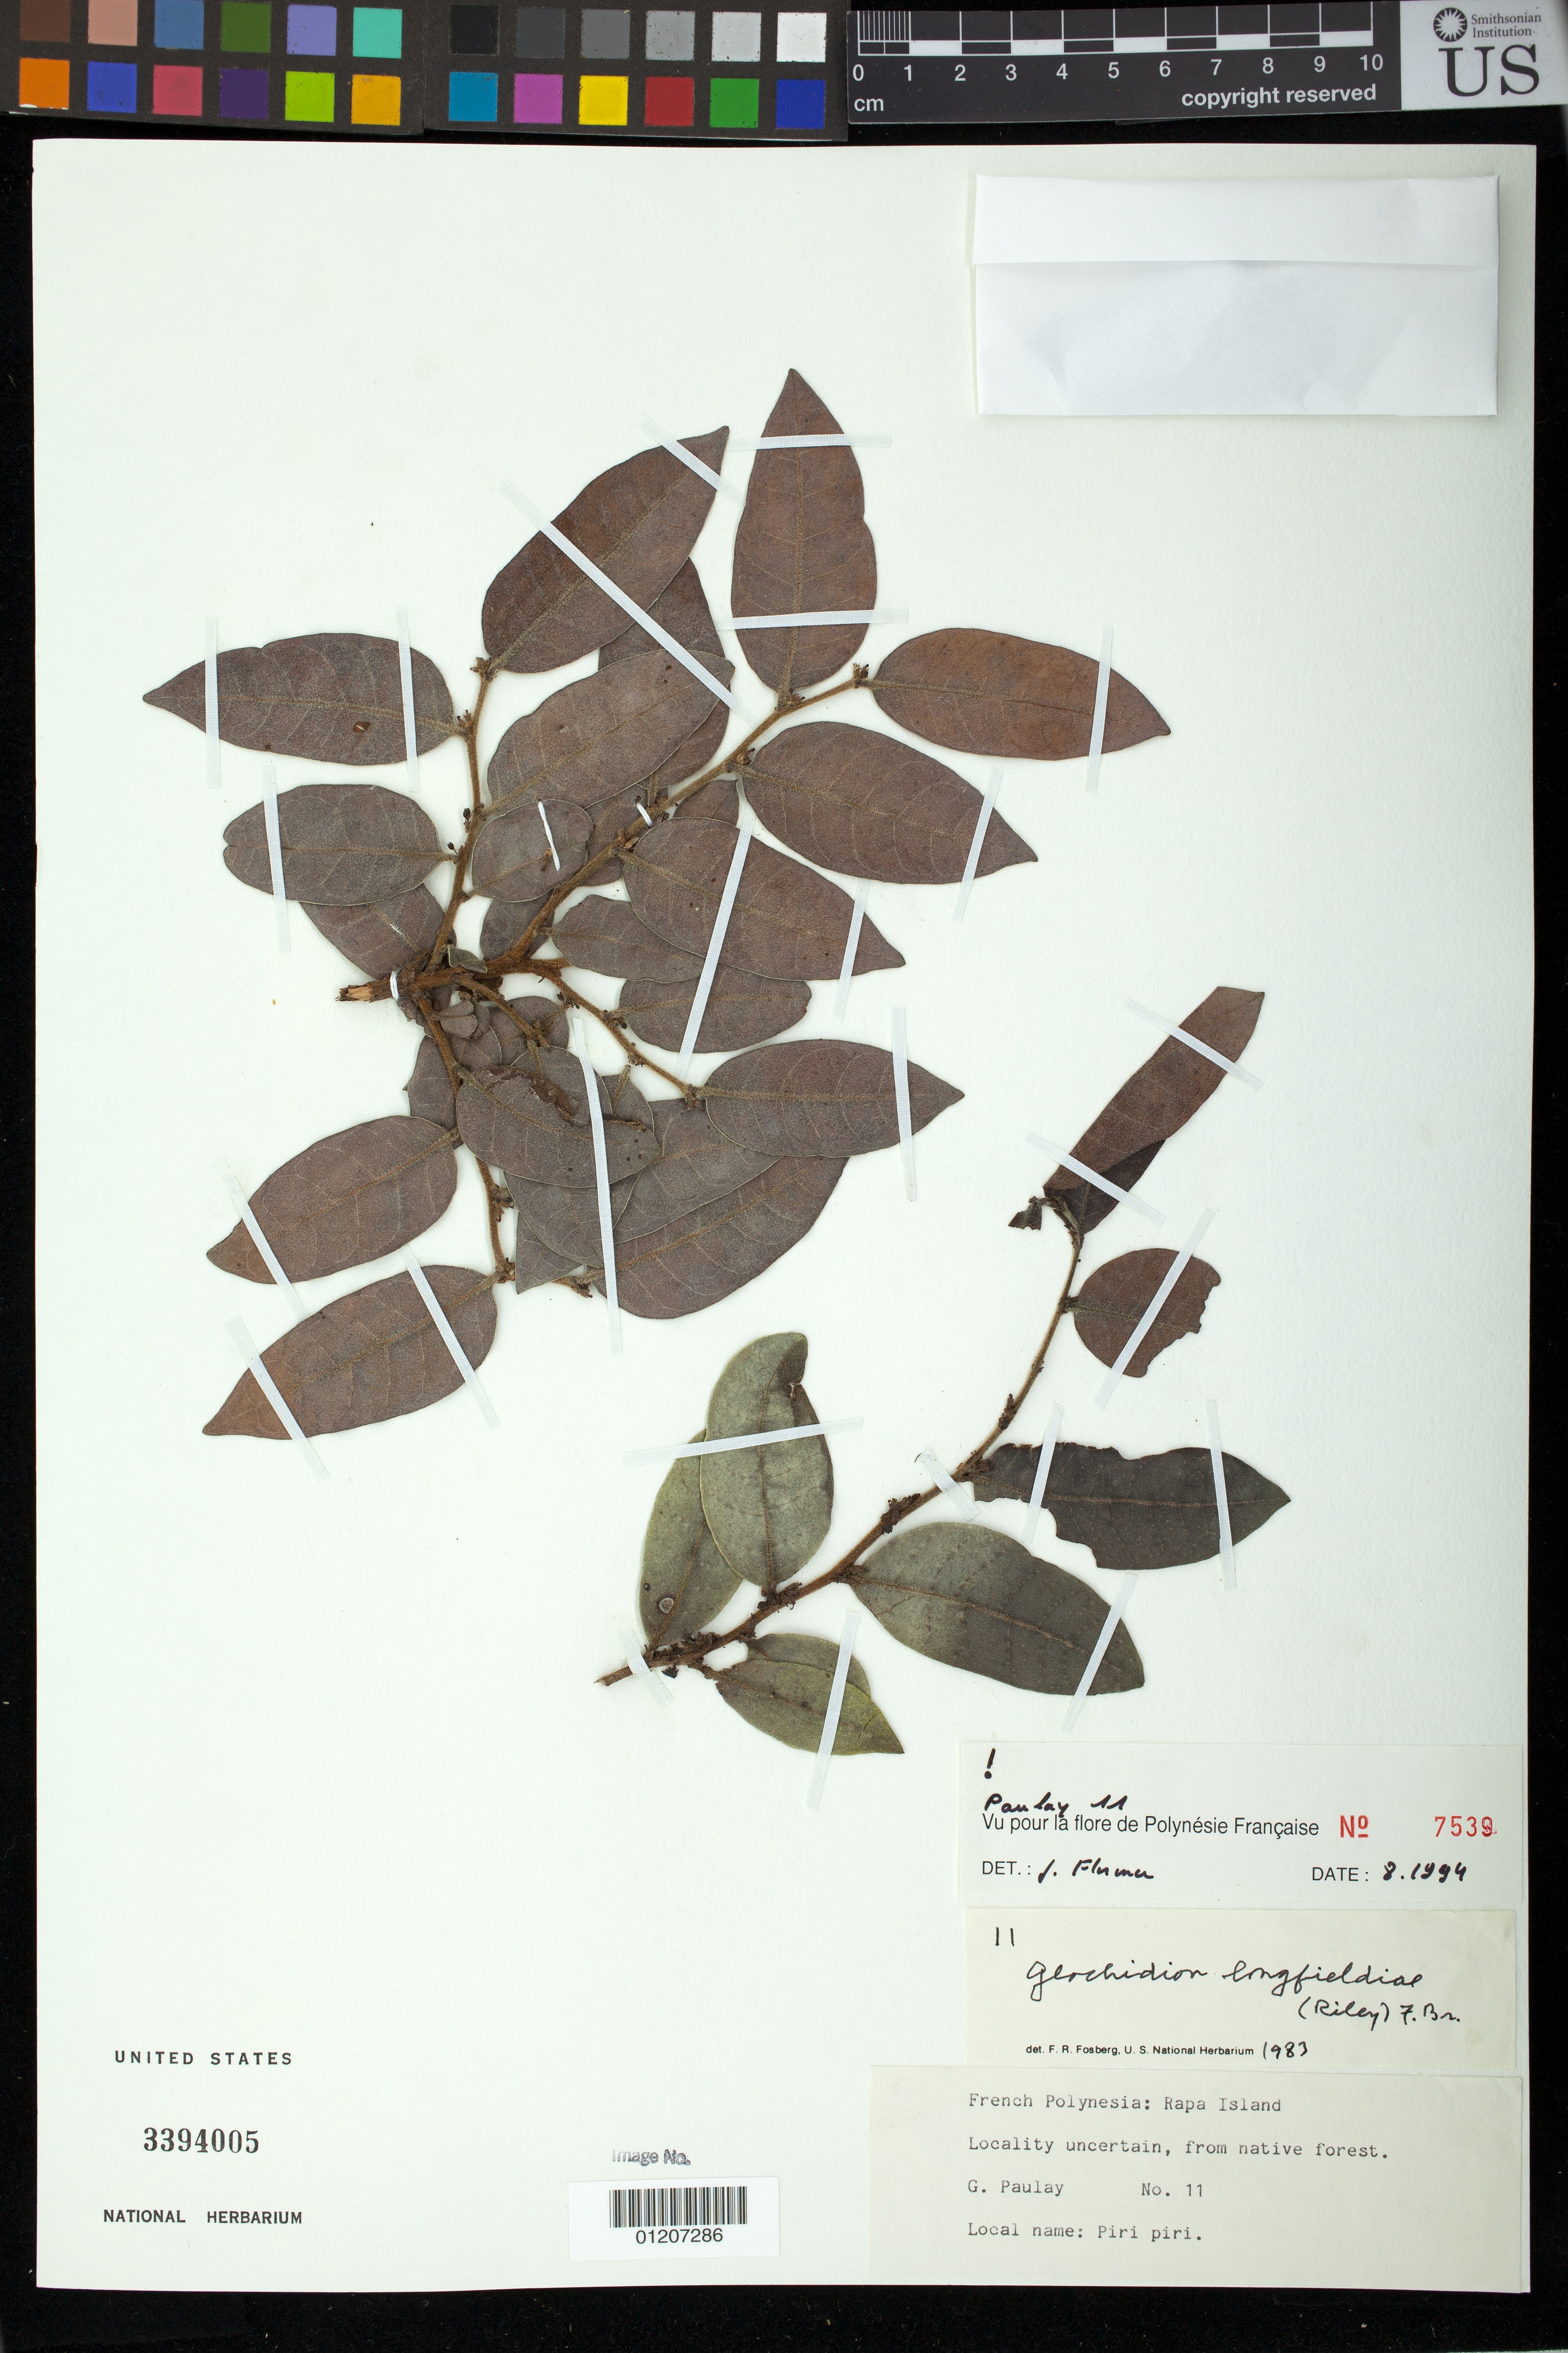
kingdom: Plantae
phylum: Tracheophyta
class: Magnoliopsida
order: Malpighiales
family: Phyllanthaceae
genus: Phyllanthus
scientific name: Phyllanthus longifieldiae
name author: L. Riley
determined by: Wagner, W. L., (BOT), Smithsonian Institution - National Museum of Natural History (UNITED STATES)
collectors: G. Paulay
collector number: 11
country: French Polynesia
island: Rapa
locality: Locality uncertain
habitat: Native forest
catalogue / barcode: US 3394005